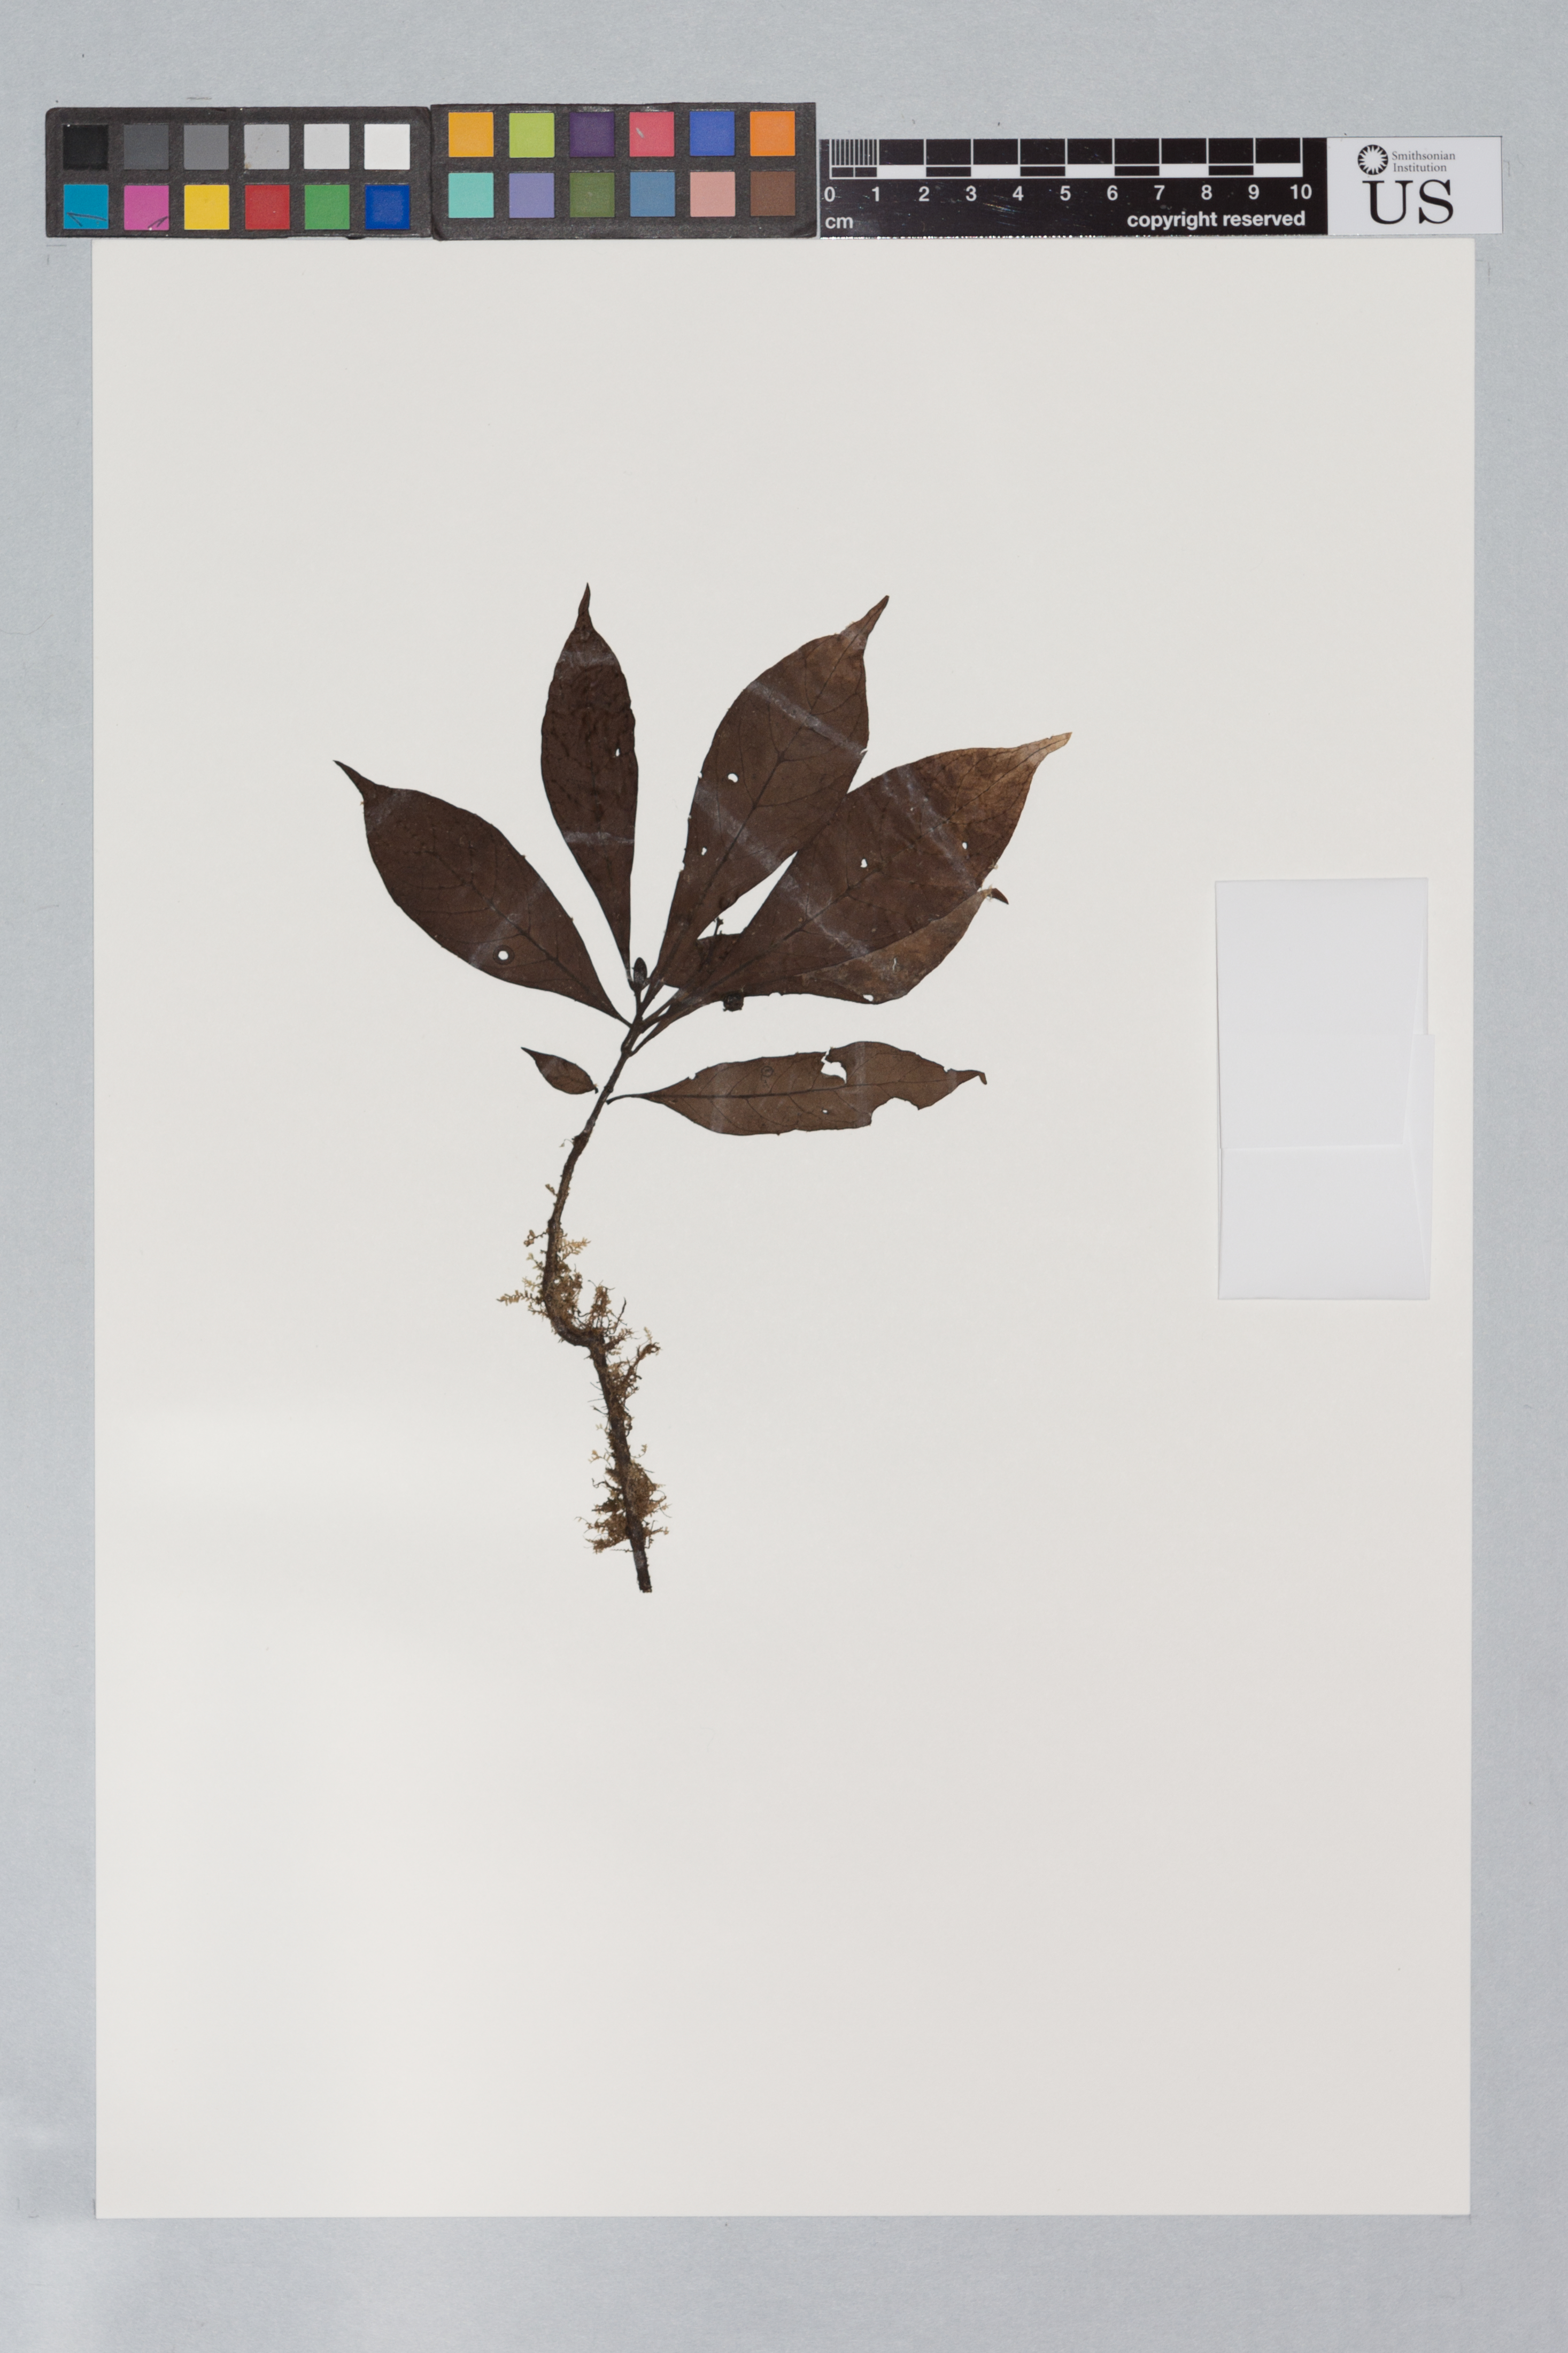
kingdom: Plantae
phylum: Tracheophyta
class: Magnoliopsida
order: Gentianales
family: Rubiaceae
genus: Psychotria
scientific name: Psychotria cupularis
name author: (Müll. Arg.) Standl.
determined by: Taylor, Charlotte M.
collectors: H. D. Clarke, R. Williams & C. Perry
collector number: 7084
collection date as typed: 23 August 1998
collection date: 1998-08-23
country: Guyana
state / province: U. Takutu-U. Essequibo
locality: Sipu River, betw. camp & Acarai Mts.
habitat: Dense forest on poorly drained gray sandy soil, with Isertia, Oenocarpus & Duguetia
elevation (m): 245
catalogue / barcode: US 3434572